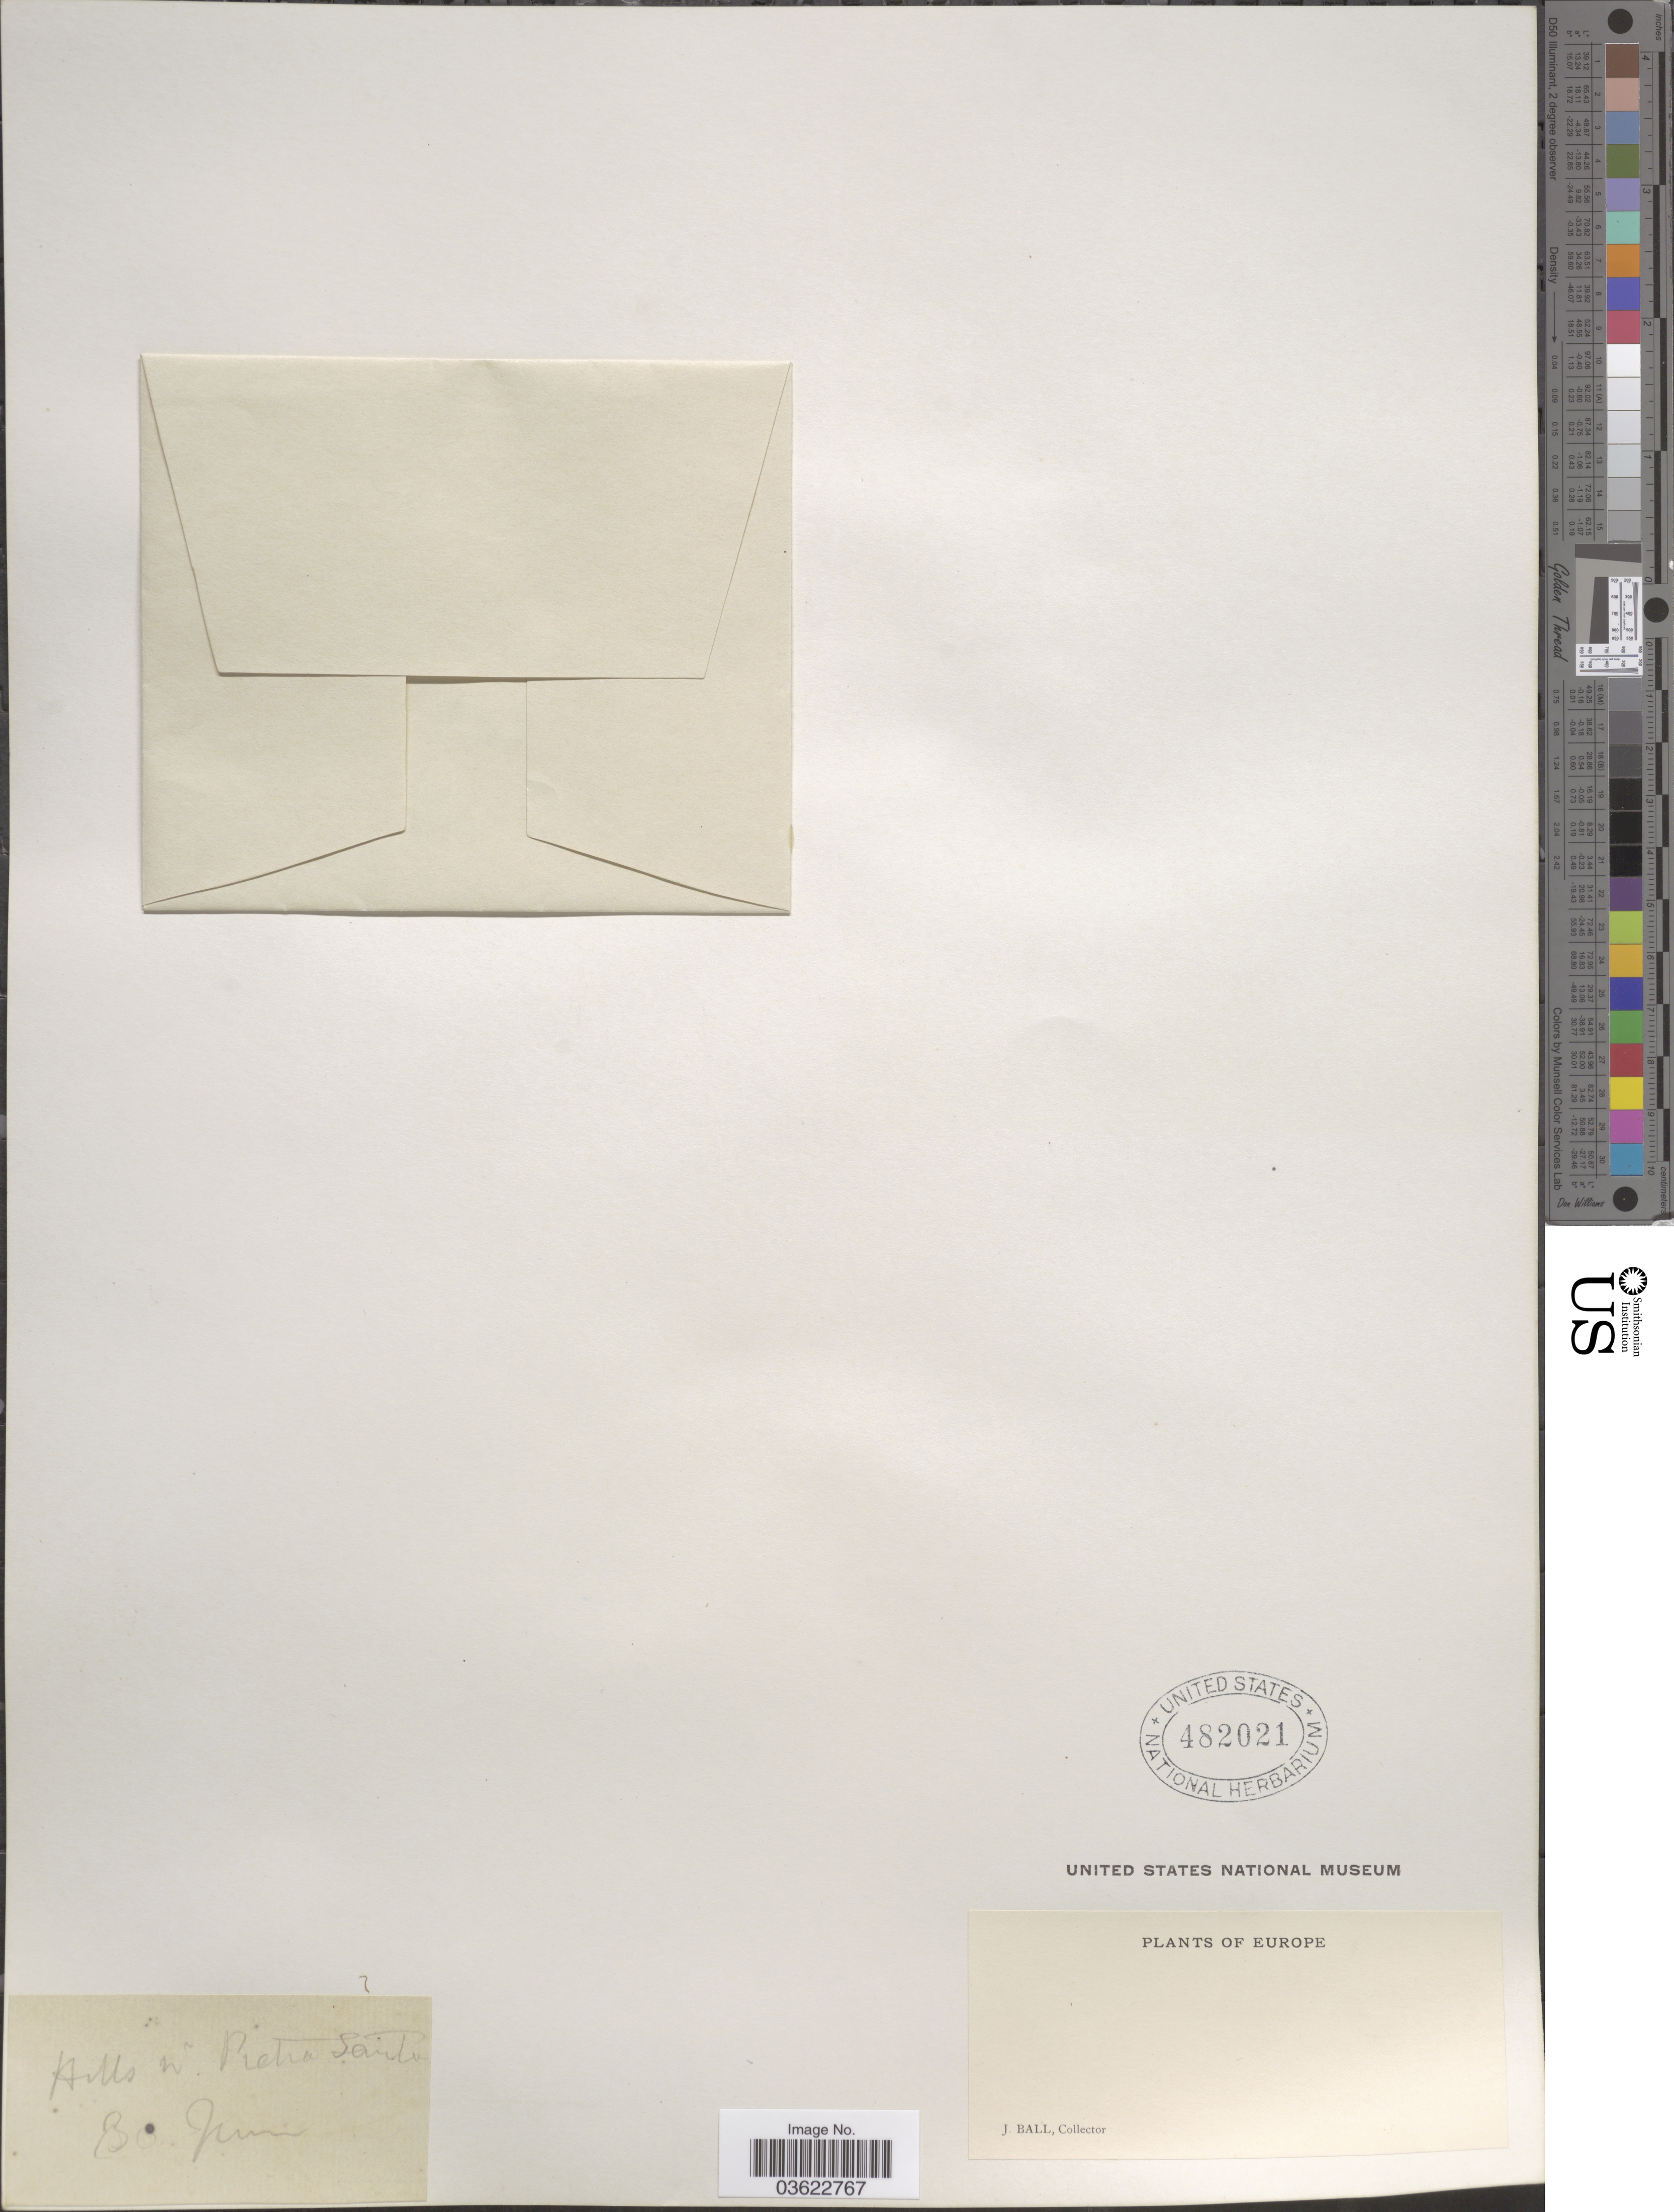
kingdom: Plantae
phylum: Tracheophyta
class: Magnoliopsida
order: Caryophyllales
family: Caryophyllaceae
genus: Arenaria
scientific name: Arenaria sp.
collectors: J. Ball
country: Italy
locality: Hill nr. Pietra Santa. Europe.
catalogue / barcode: US 482021